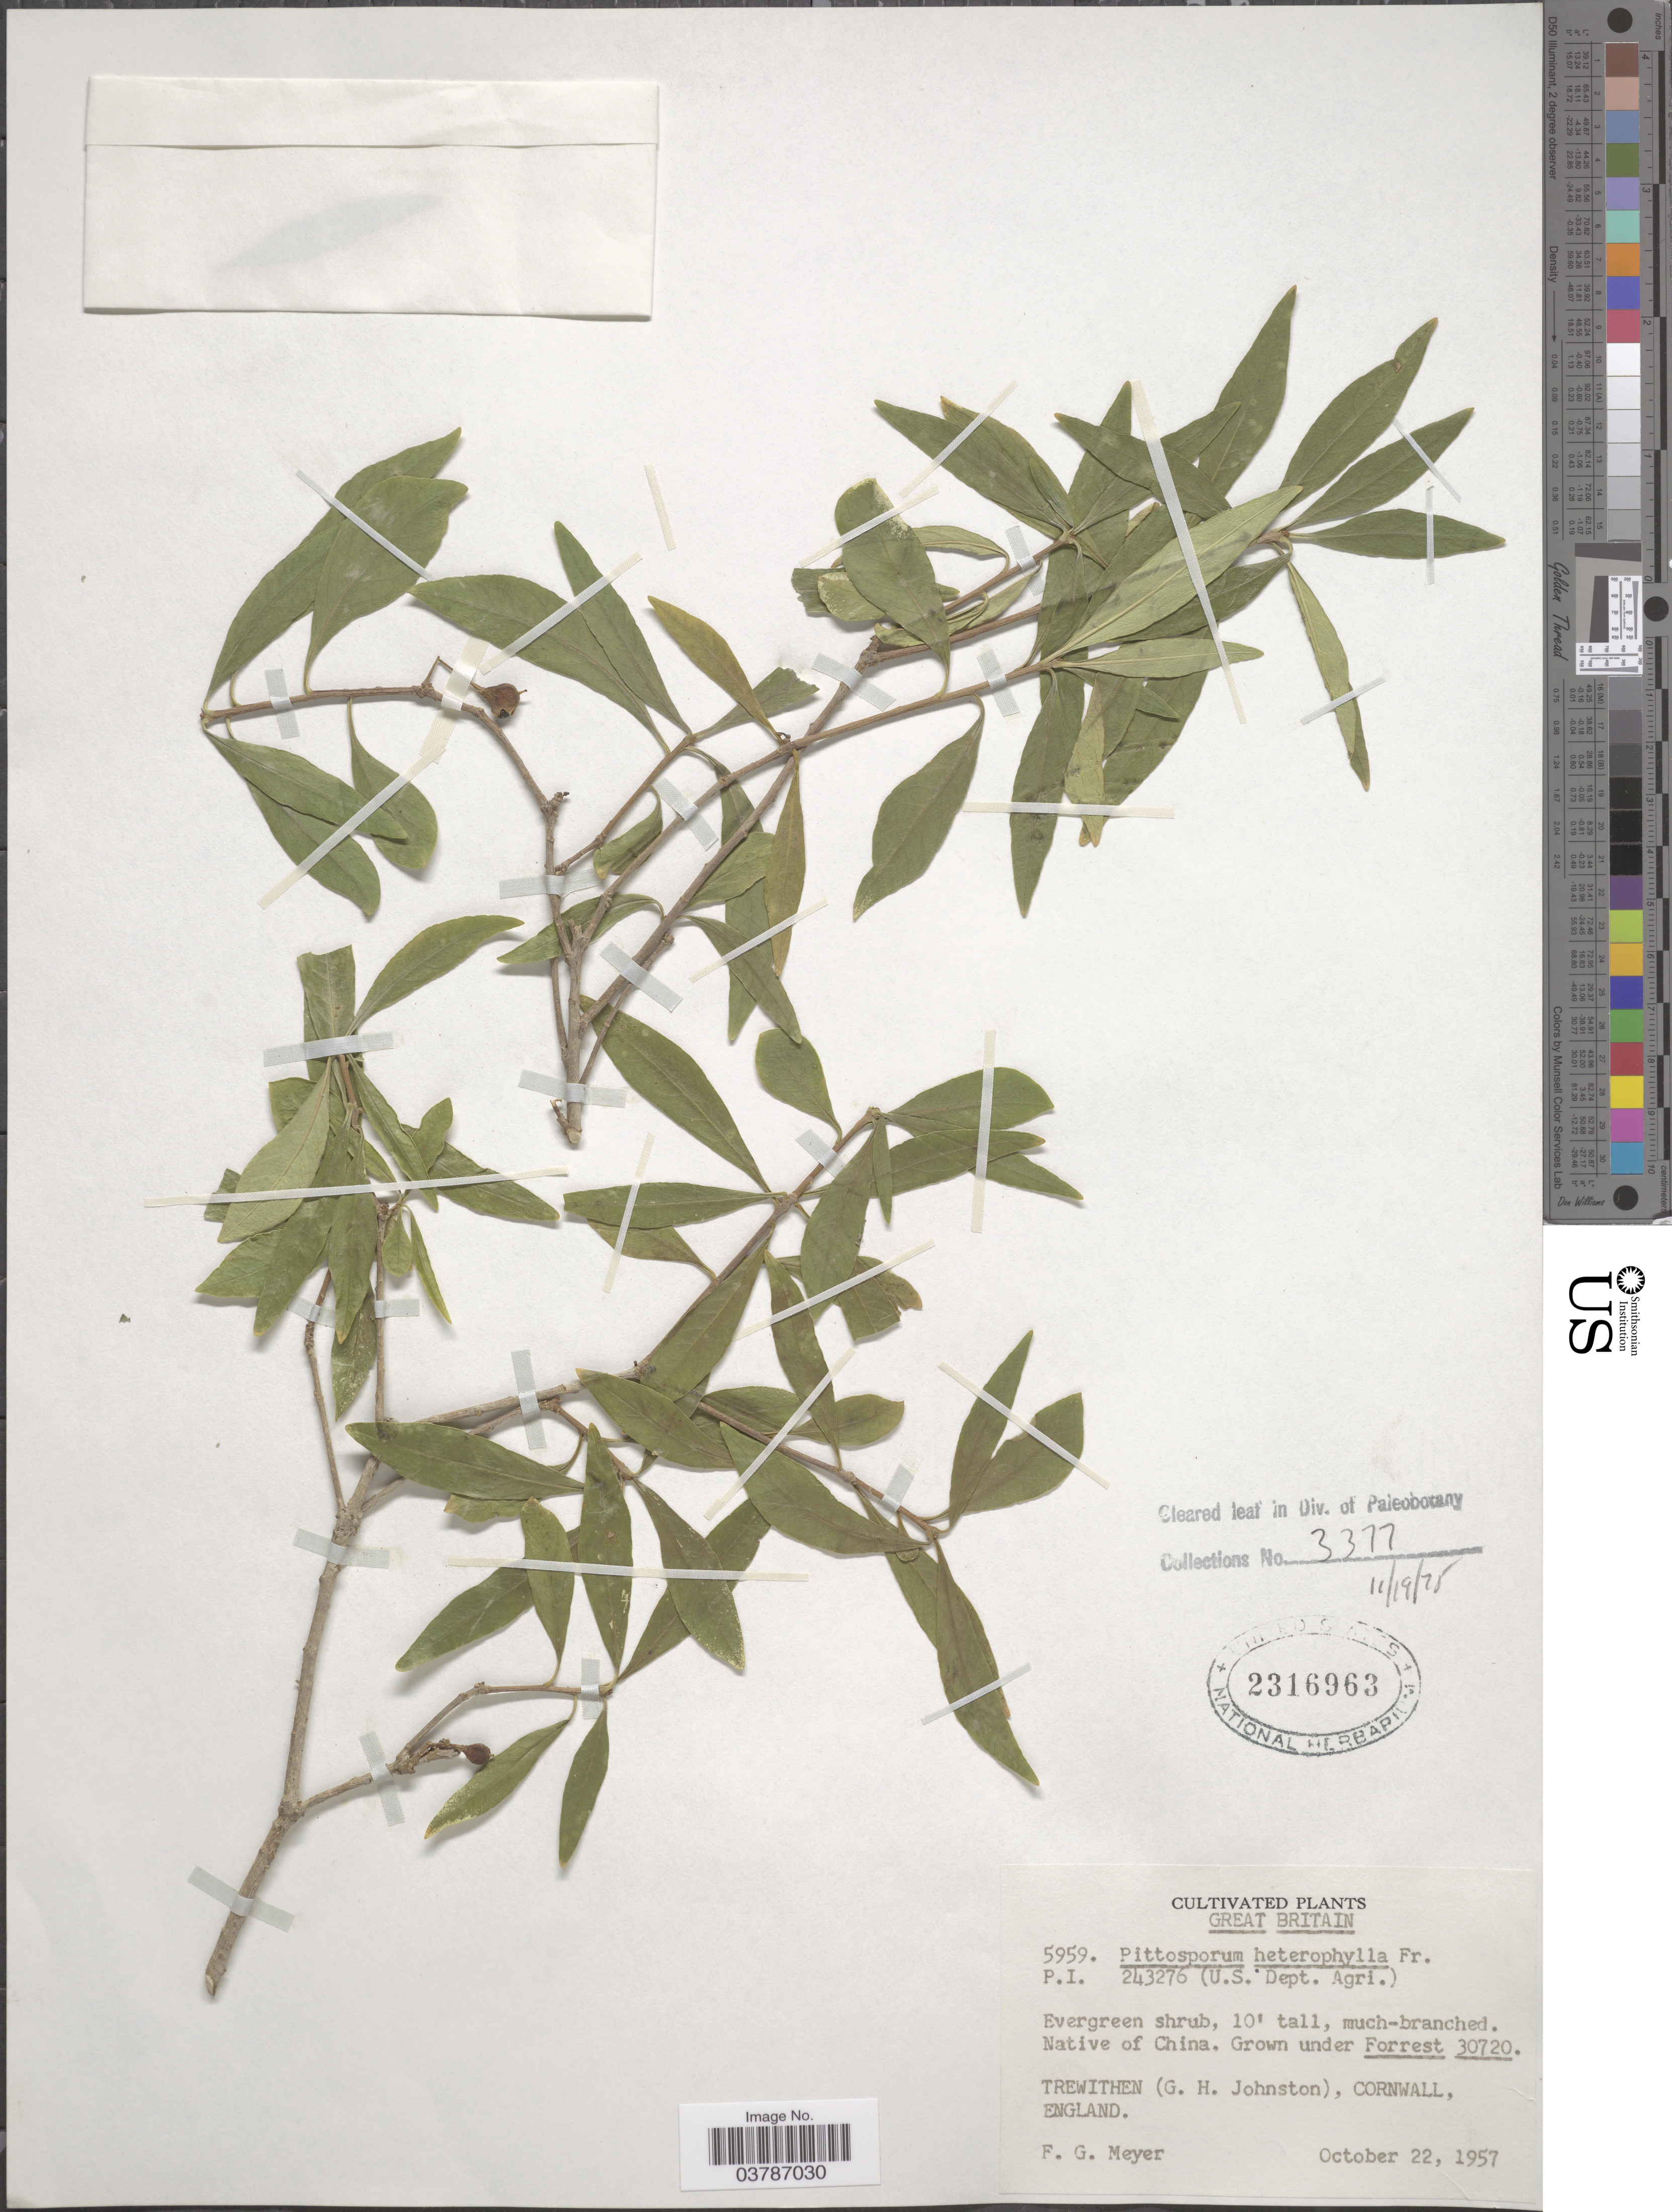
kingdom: Plantae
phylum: Tracheophyta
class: Magnoliopsida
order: Apiales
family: Pittosporaceae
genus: Pittosporum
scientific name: Pittosporum heterophyllum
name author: Franch.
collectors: F. G. Meyer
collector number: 5959?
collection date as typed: t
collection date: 1957-10-22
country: United Kingdom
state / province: England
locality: Great Britain, Trewithen, Cornwall.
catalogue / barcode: US 2316963